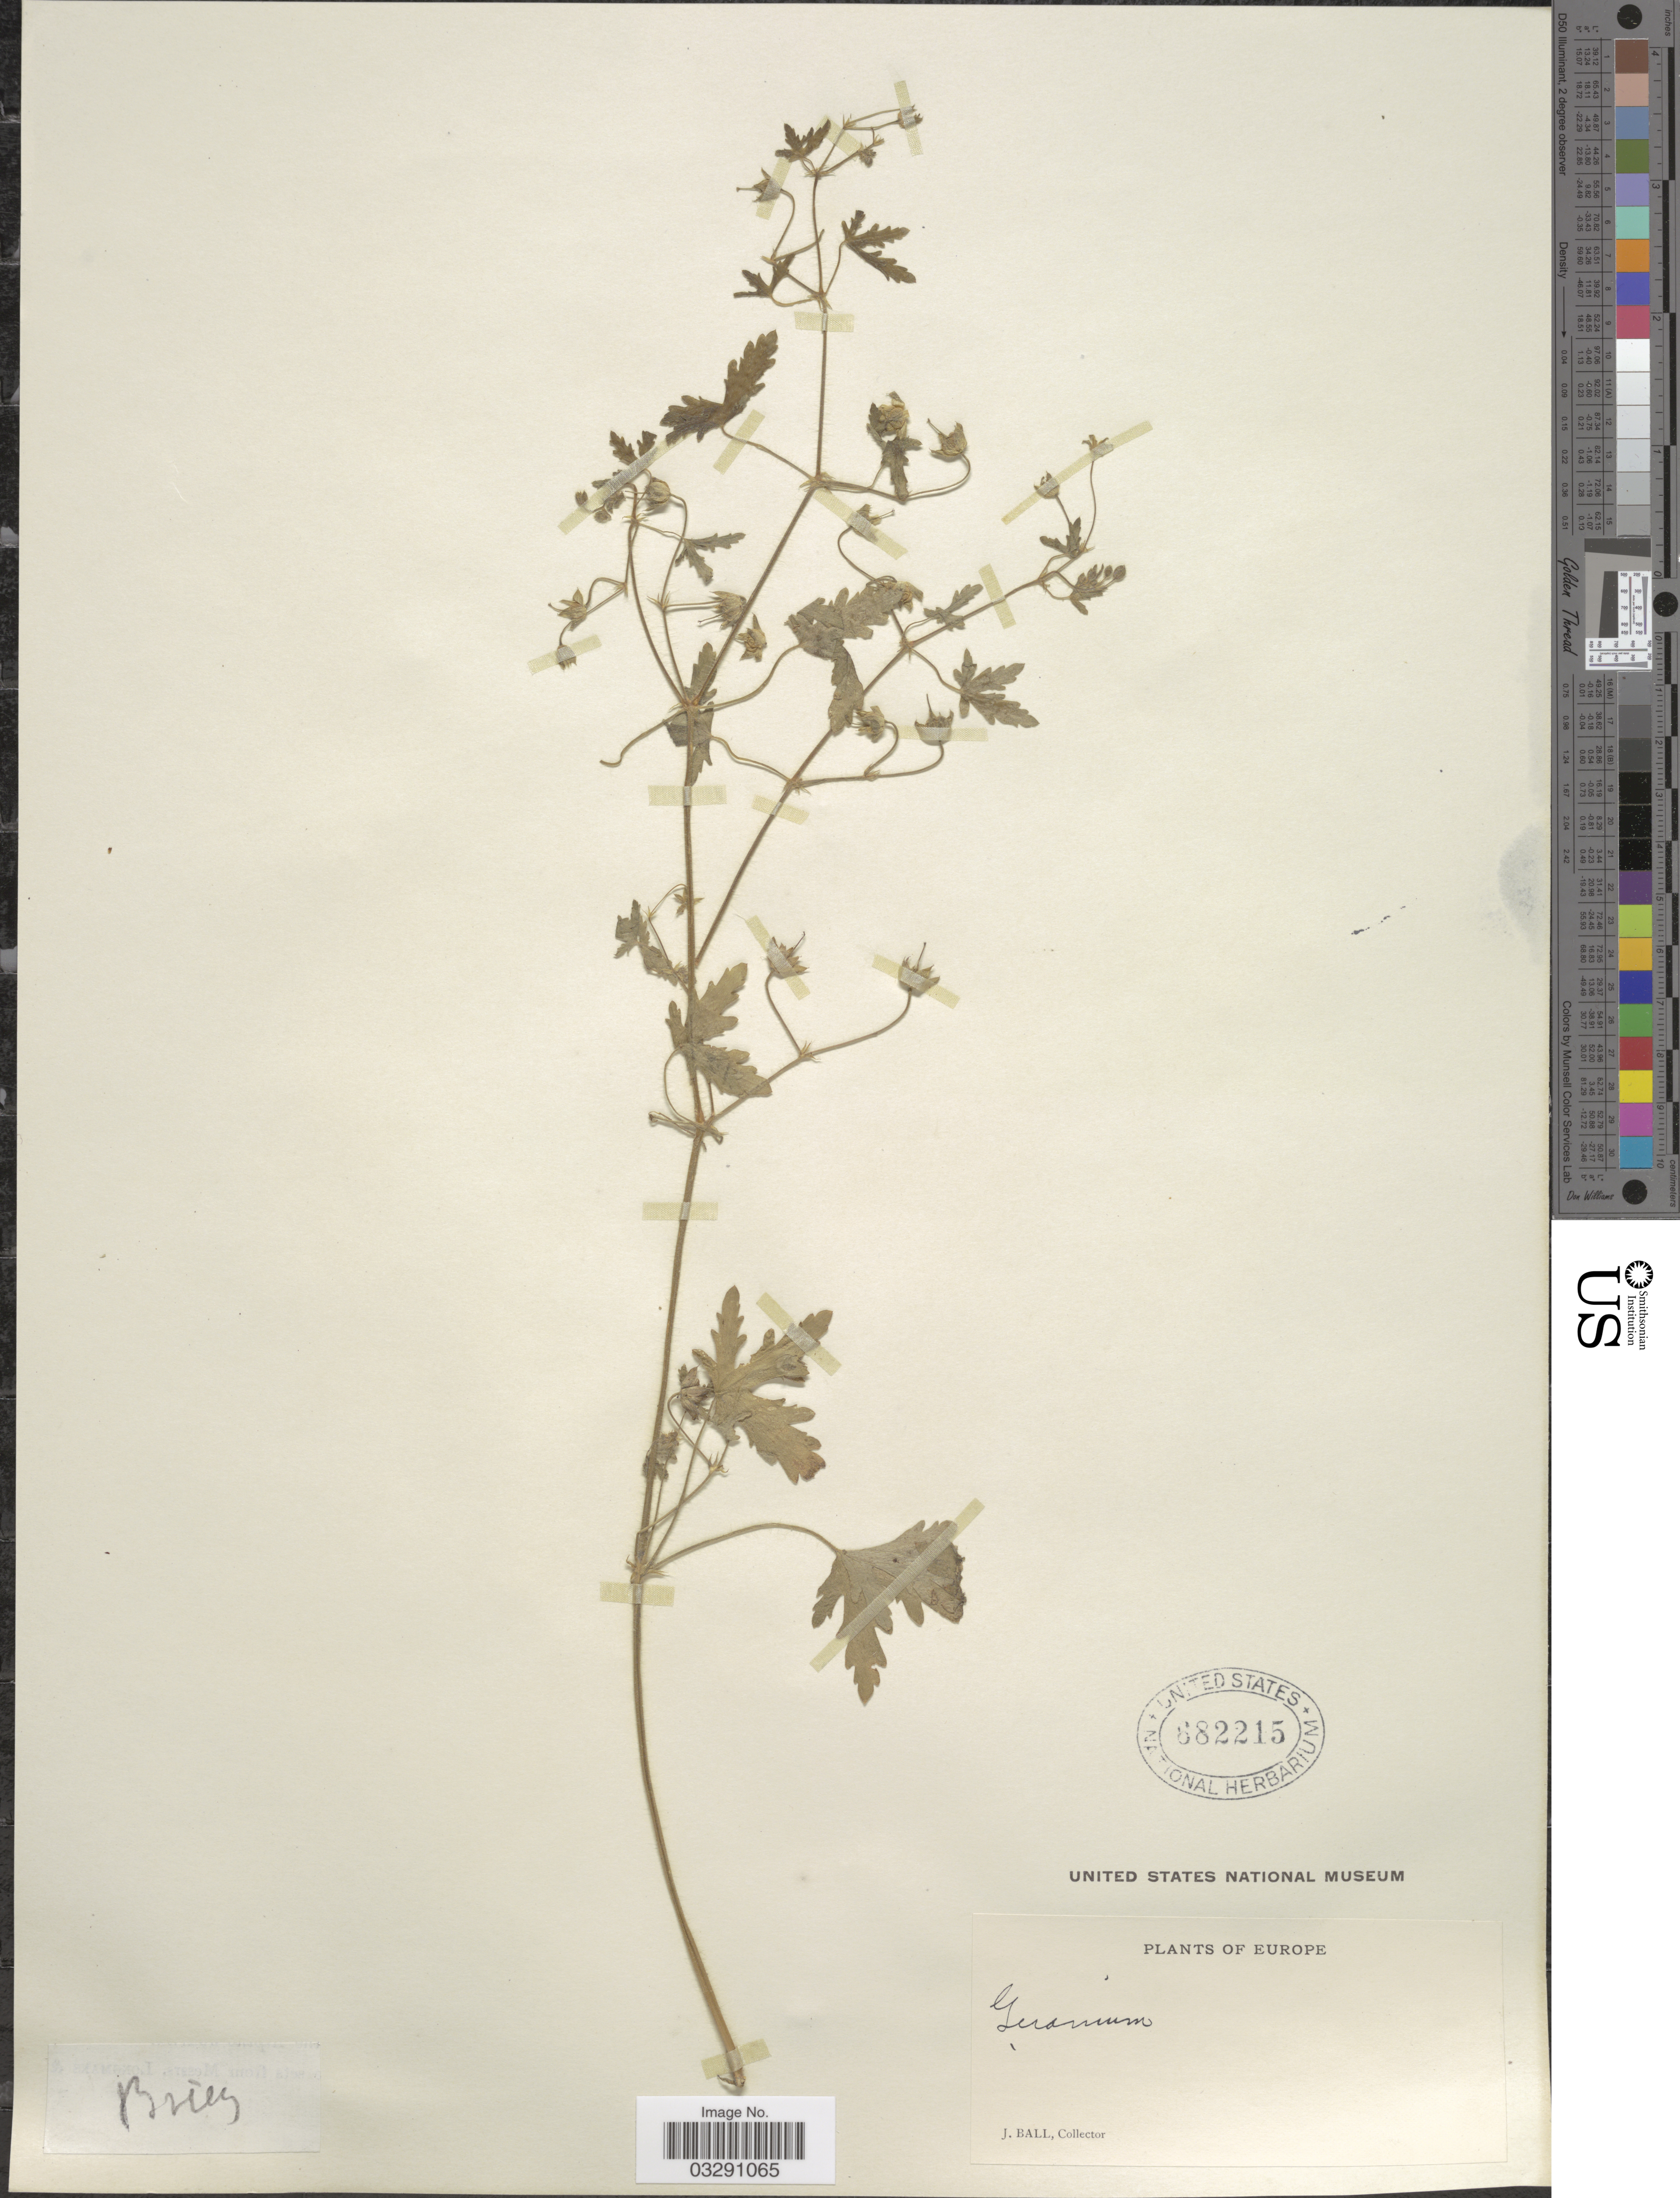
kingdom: Plantae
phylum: Tracheophyta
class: Magnoliopsida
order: Geraniales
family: Geraniaceae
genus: Geranium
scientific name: Geranium sp.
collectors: J. Ball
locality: Europe.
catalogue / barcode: US 682215